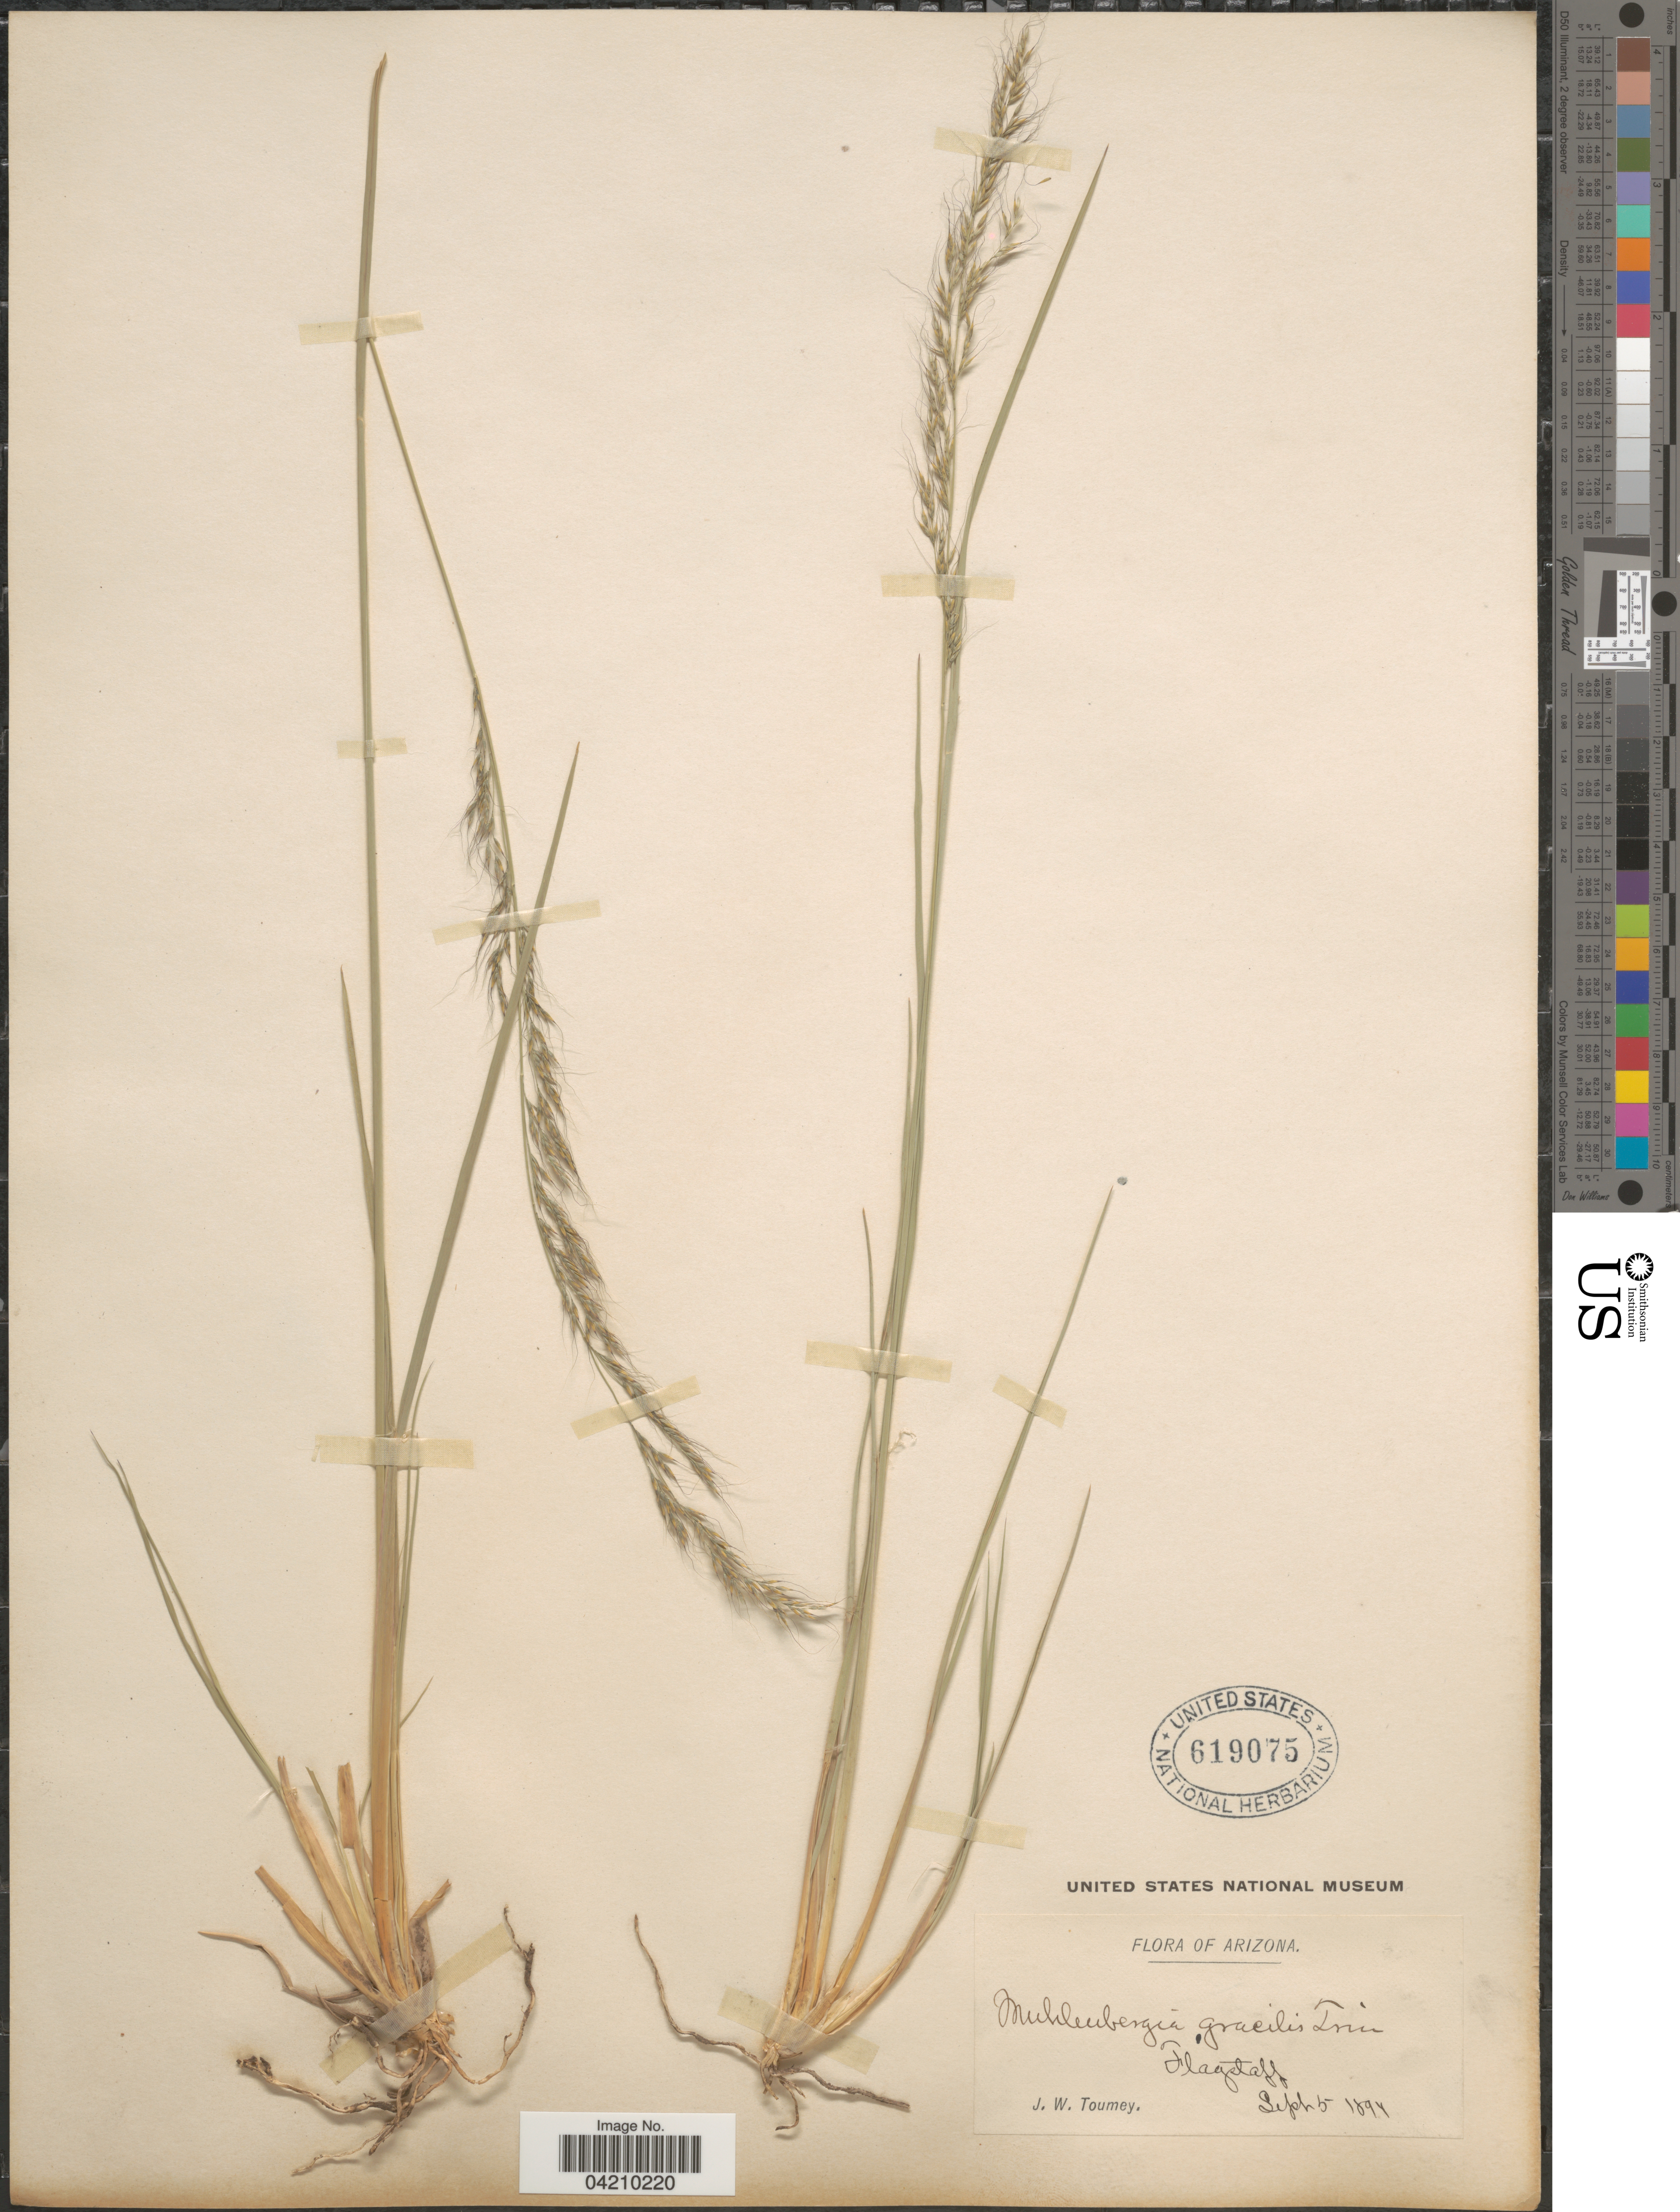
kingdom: Plantae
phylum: Tracheophyta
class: Liliopsida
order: Poales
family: Poaceae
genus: Muhlenbergia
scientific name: Muhlenbergia montana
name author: (Nutt.) Hitchc.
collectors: J. W. Toumey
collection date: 1894-09-05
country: United States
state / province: Arizona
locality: Flagstaff.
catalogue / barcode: US 619075